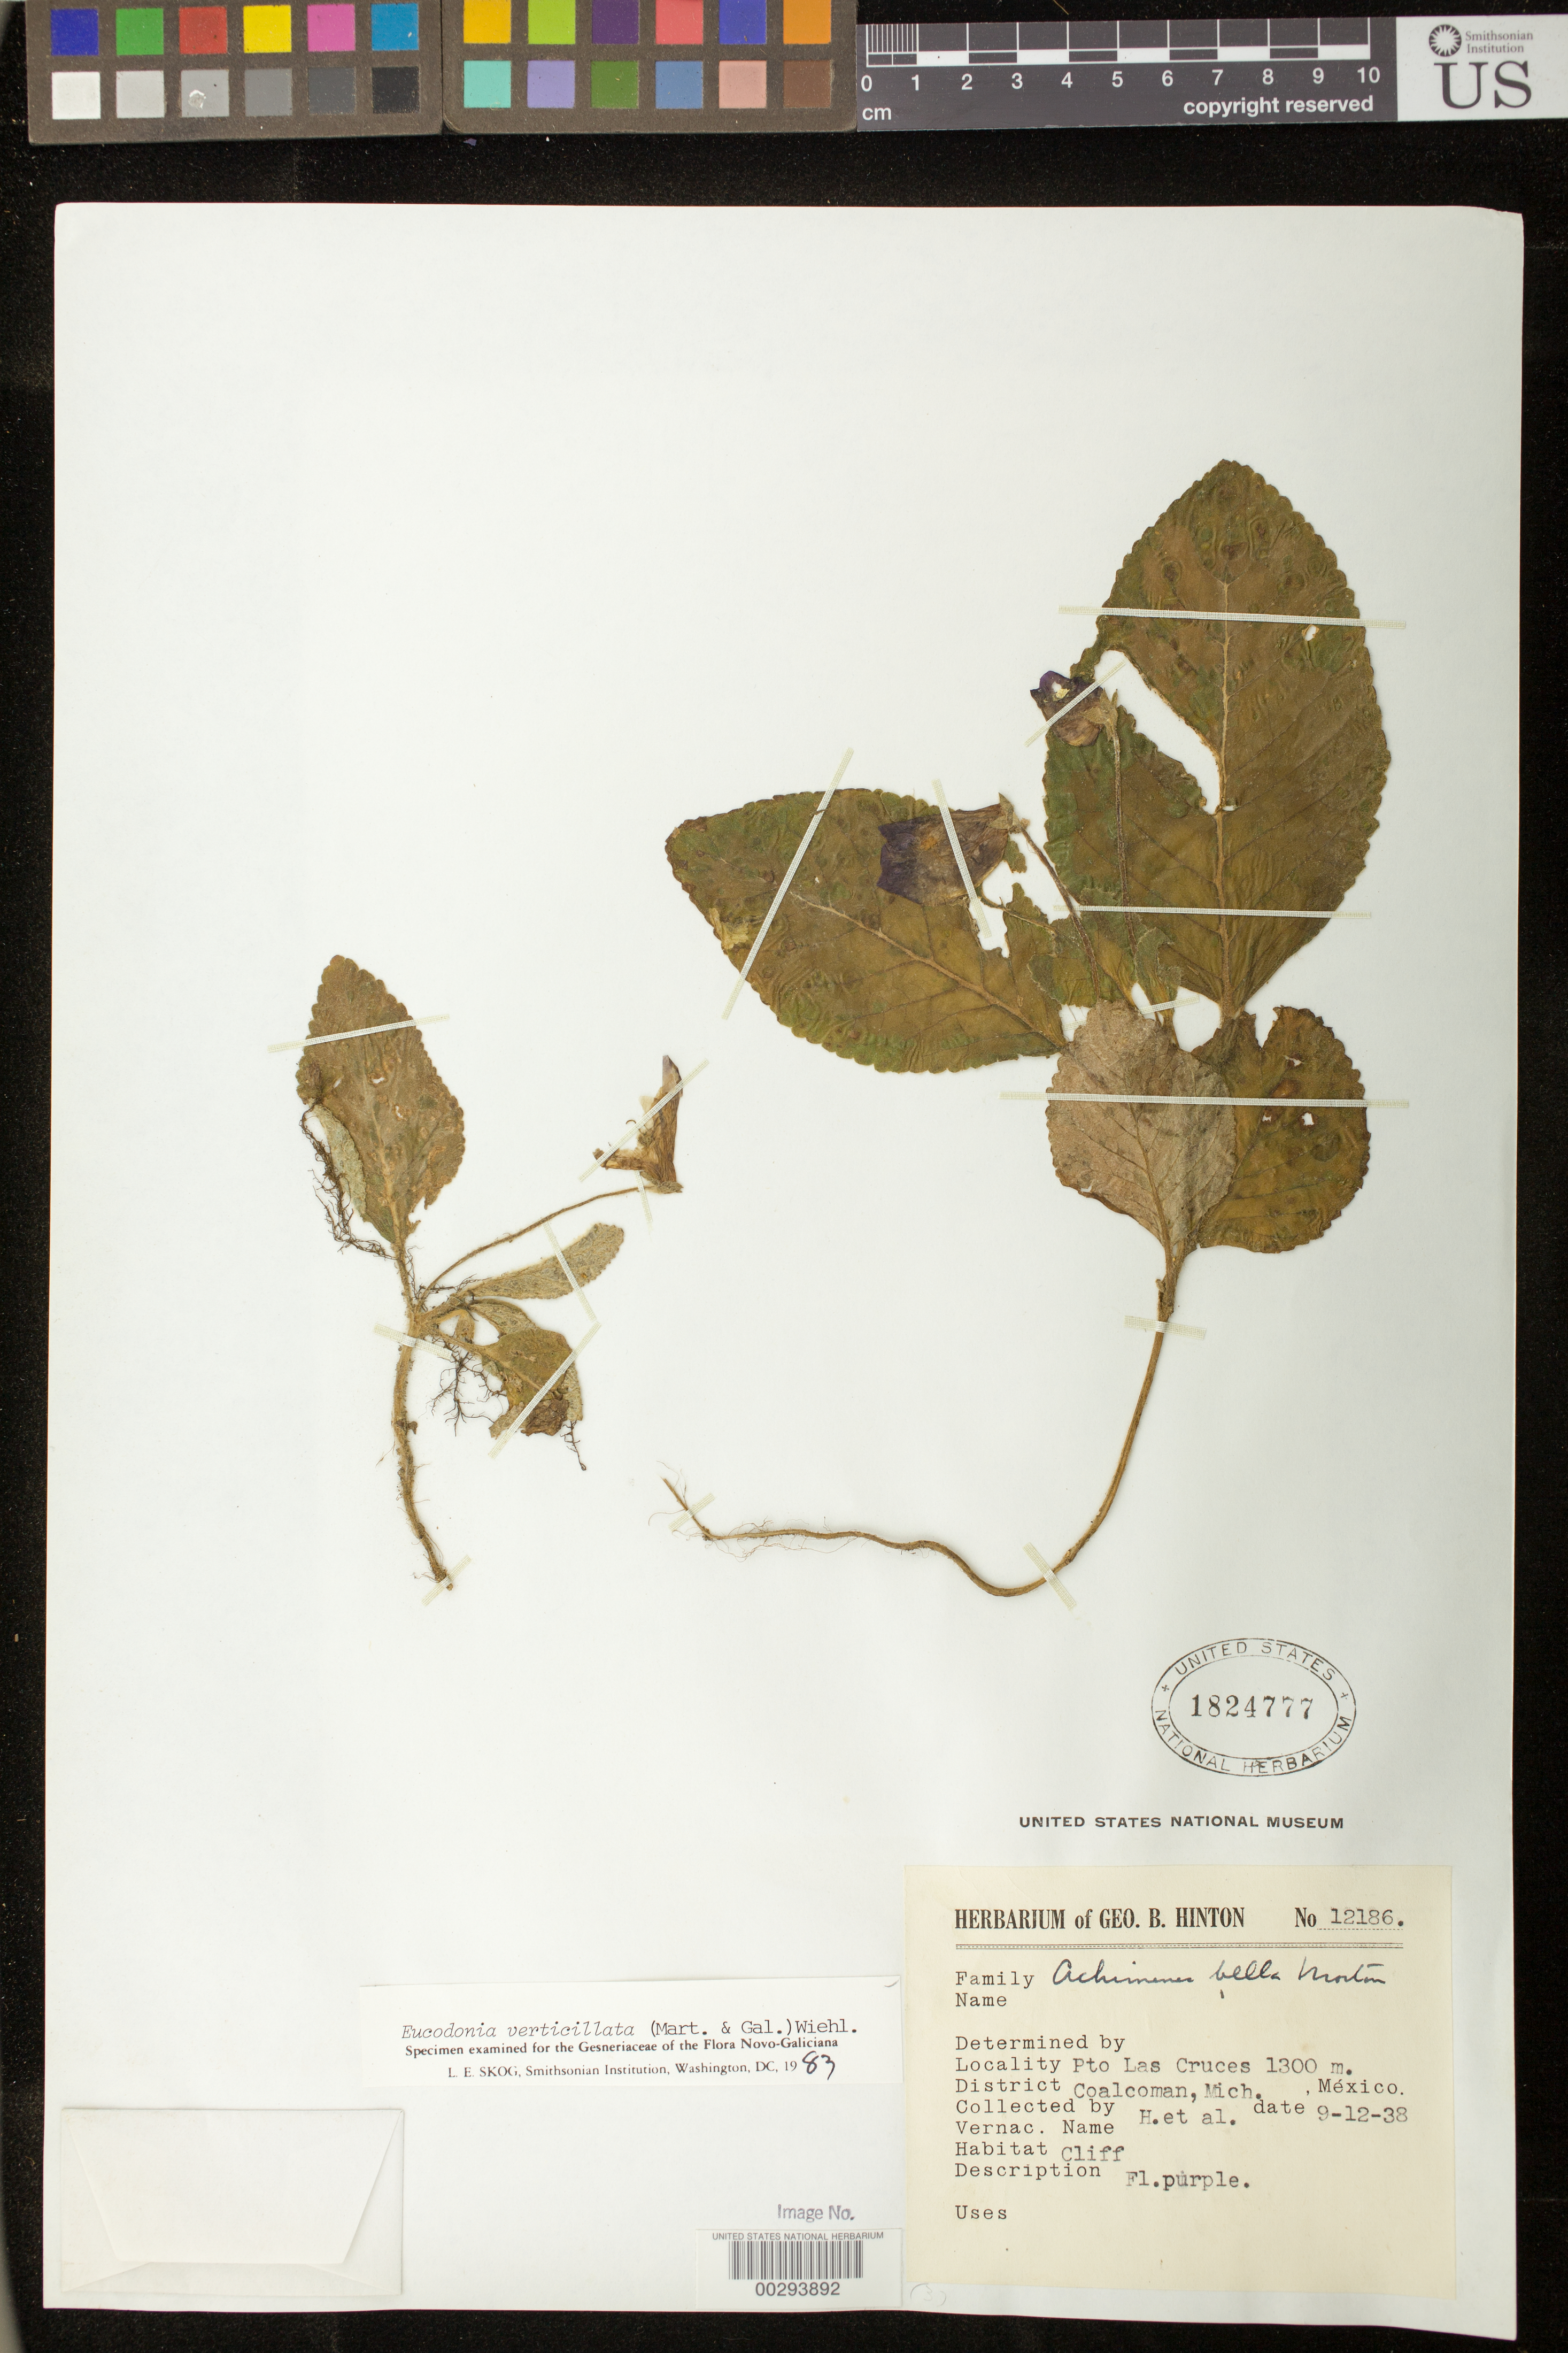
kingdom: Plantae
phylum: Tracheophyta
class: Magnoliopsida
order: Lamiales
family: Gesneriaceae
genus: Eucodonia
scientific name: Eucodonia verticillata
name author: (M. Martens & Galeotti) Wiehler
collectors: G. B. Hinton & et al.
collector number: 12186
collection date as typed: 12 Sep 1938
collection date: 1938-09-12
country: Mexico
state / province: Michoacan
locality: Coalcoman Dist., Pto Las Cruces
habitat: Cliff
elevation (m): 1300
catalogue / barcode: US 1824777